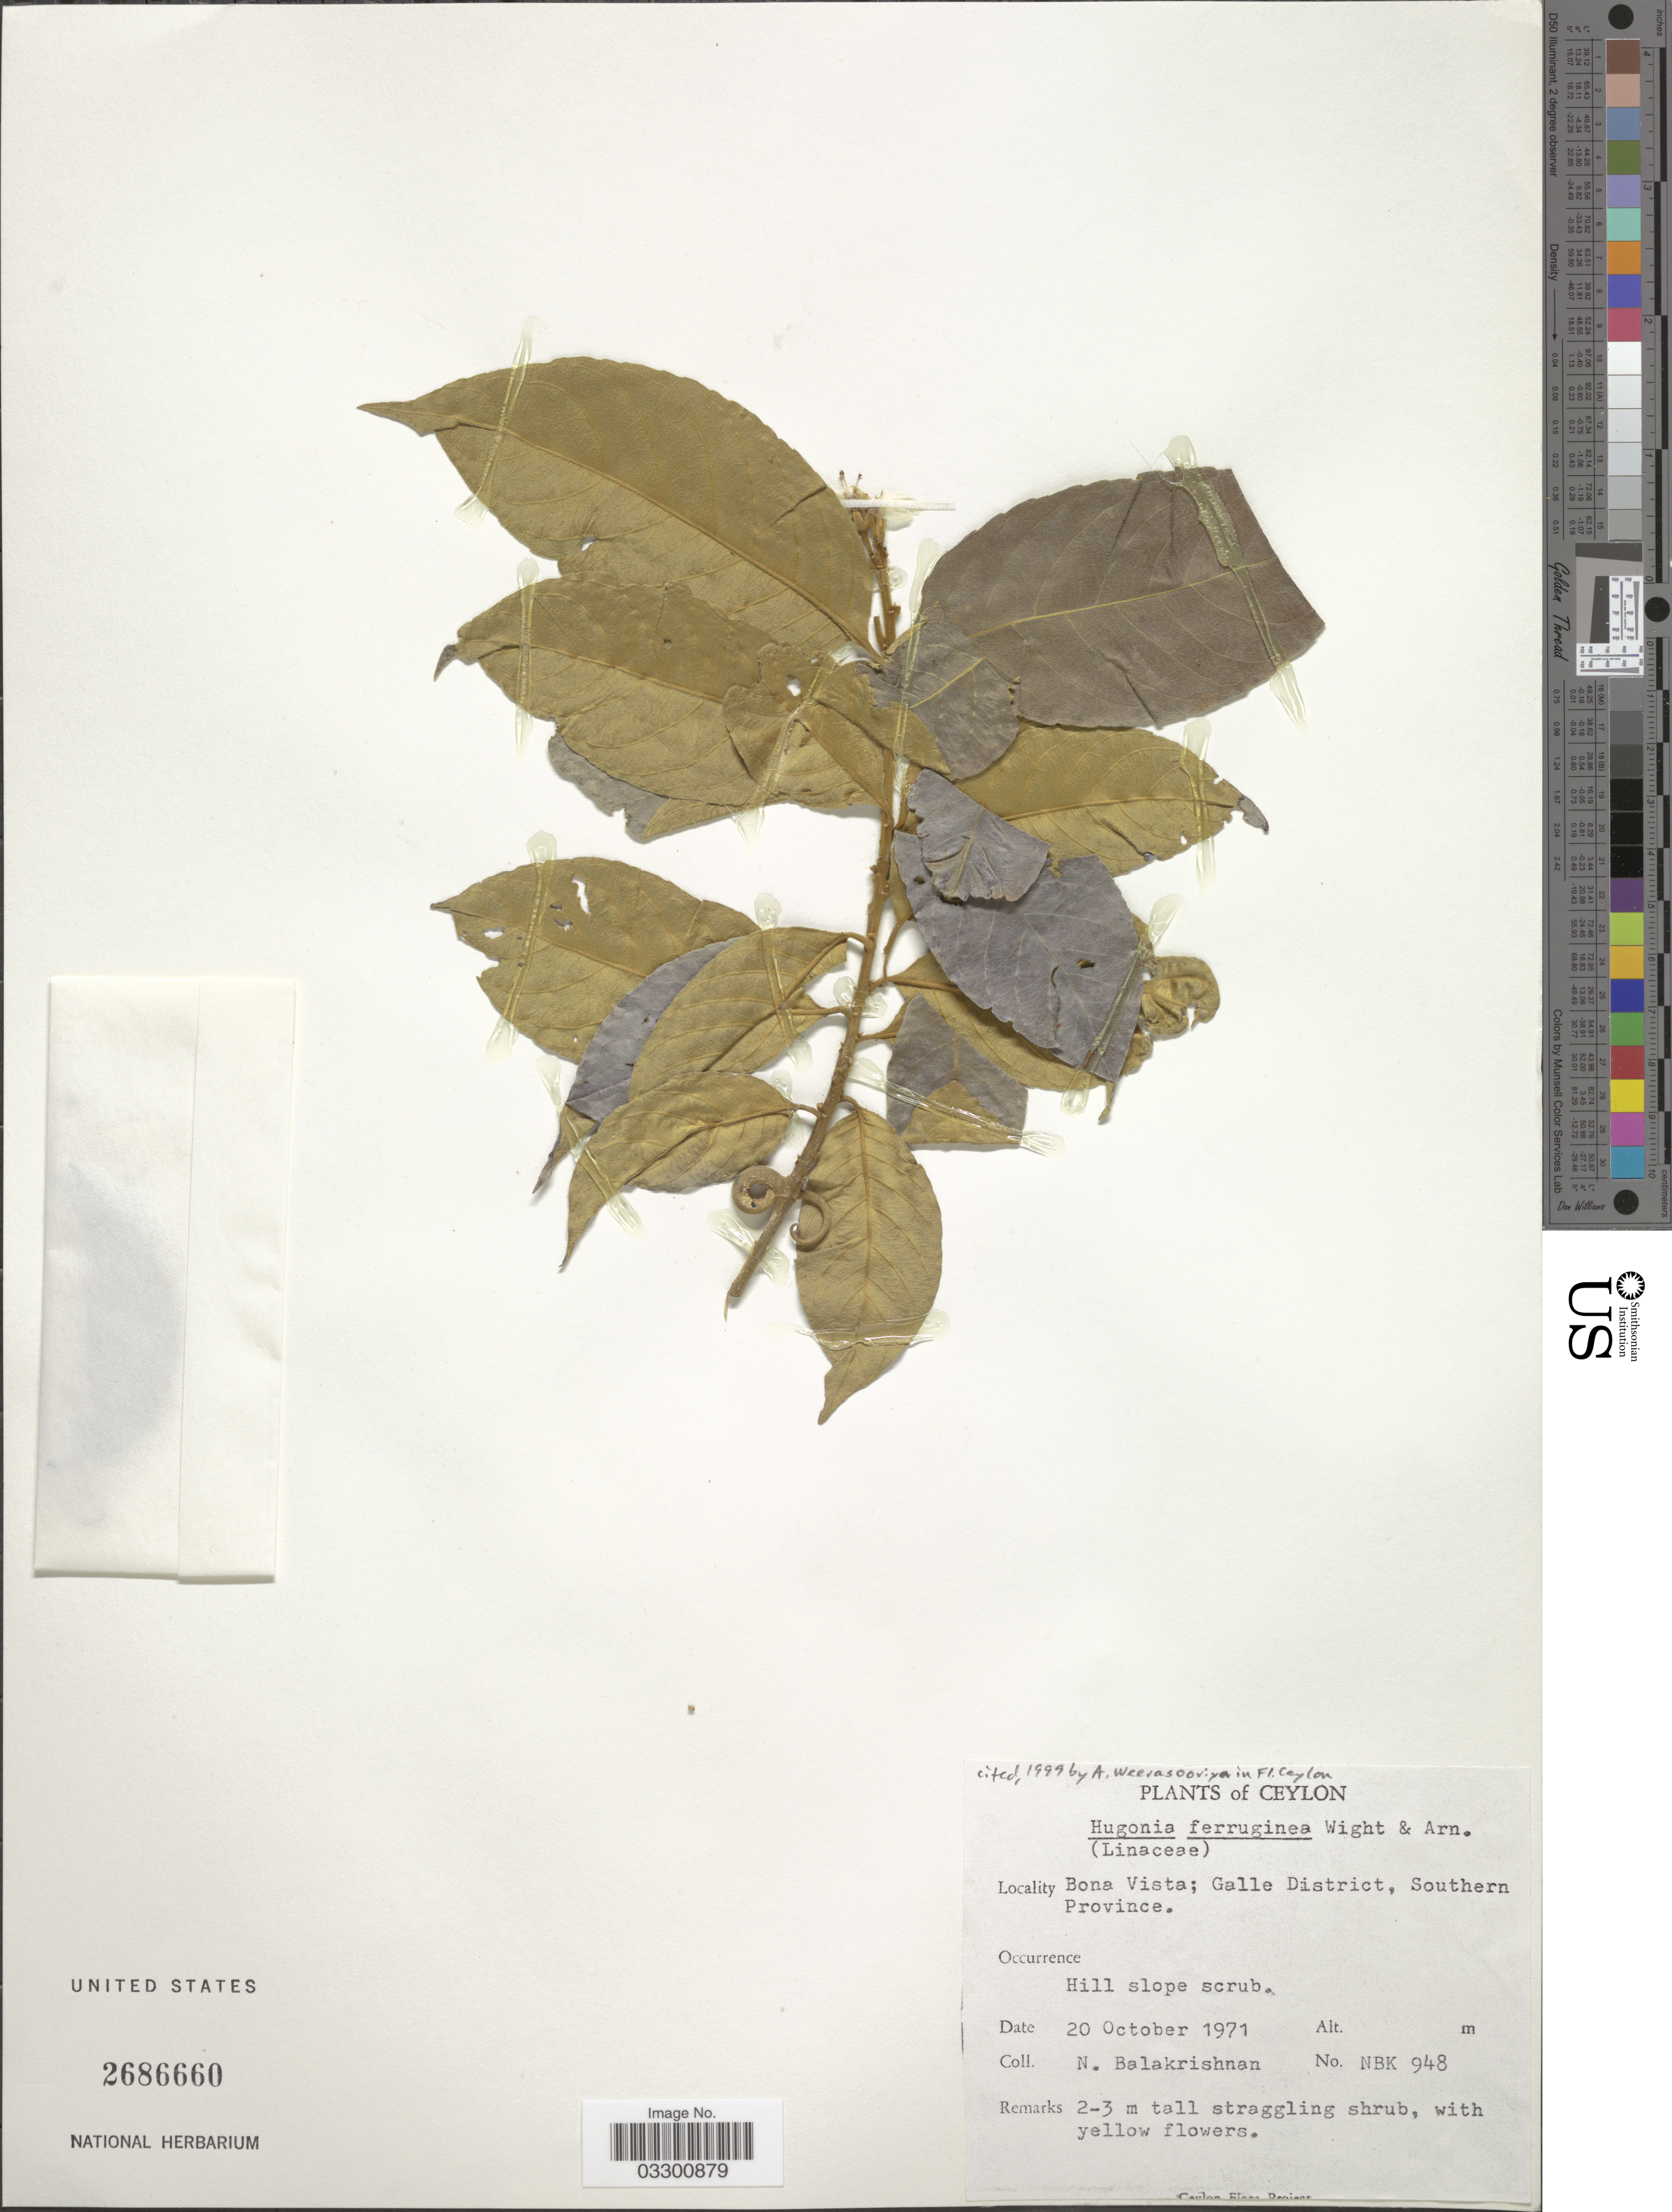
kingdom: Plantae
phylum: Tracheophyta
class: Magnoliopsida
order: Malpighiales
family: Linaceae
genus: Hugonia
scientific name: Hugonia ferruginea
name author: Wight & Arn.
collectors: N. Balakrishnan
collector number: NBK948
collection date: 1971-10-20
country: Sri Lanka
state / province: Southern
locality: Ceylon, Bona Vista; Galle District.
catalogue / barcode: US 2686660